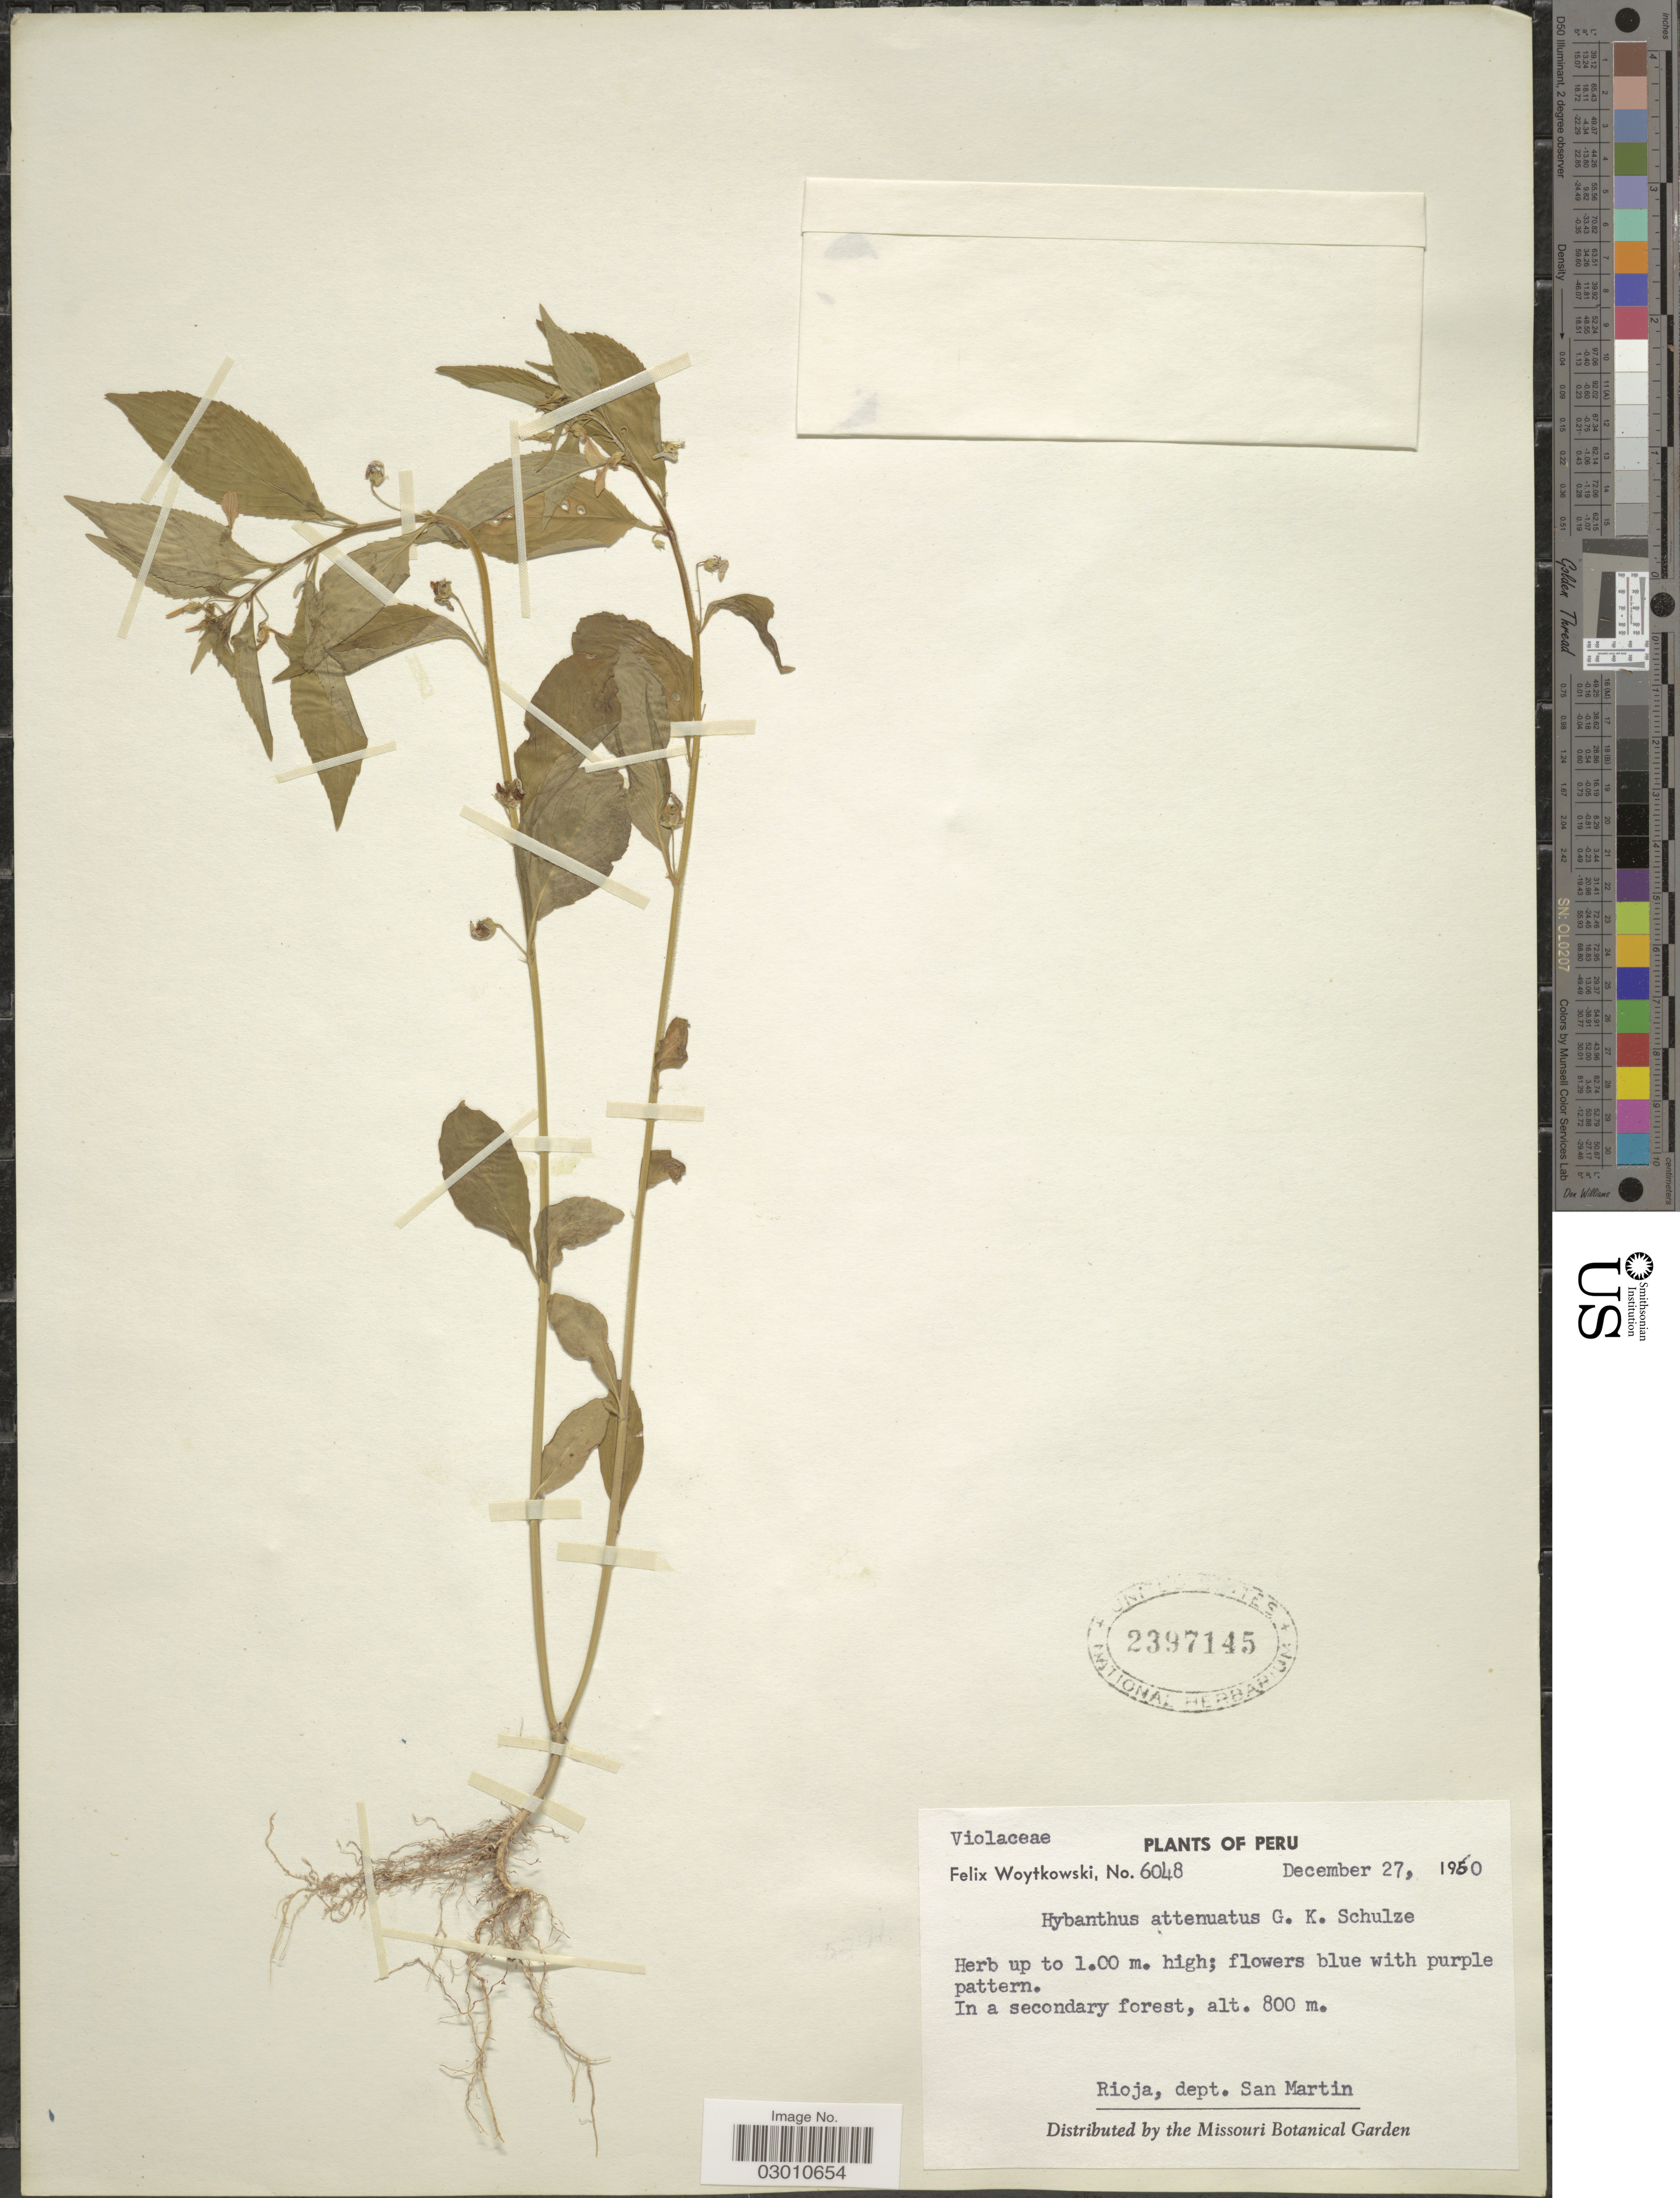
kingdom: Plantae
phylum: Tracheophyta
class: Magnoliopsida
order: Malpighiales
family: Violaceae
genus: Pombalia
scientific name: Pombalia attenuata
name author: (Humb. & Bonpl. ex Willd.) Paula-Souza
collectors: F. Woytkowski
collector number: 6048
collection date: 1960-12-27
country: Peru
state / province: San Martín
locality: In a secondary forest. Rioja, dept. San Martin.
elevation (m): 800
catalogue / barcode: US 2397145